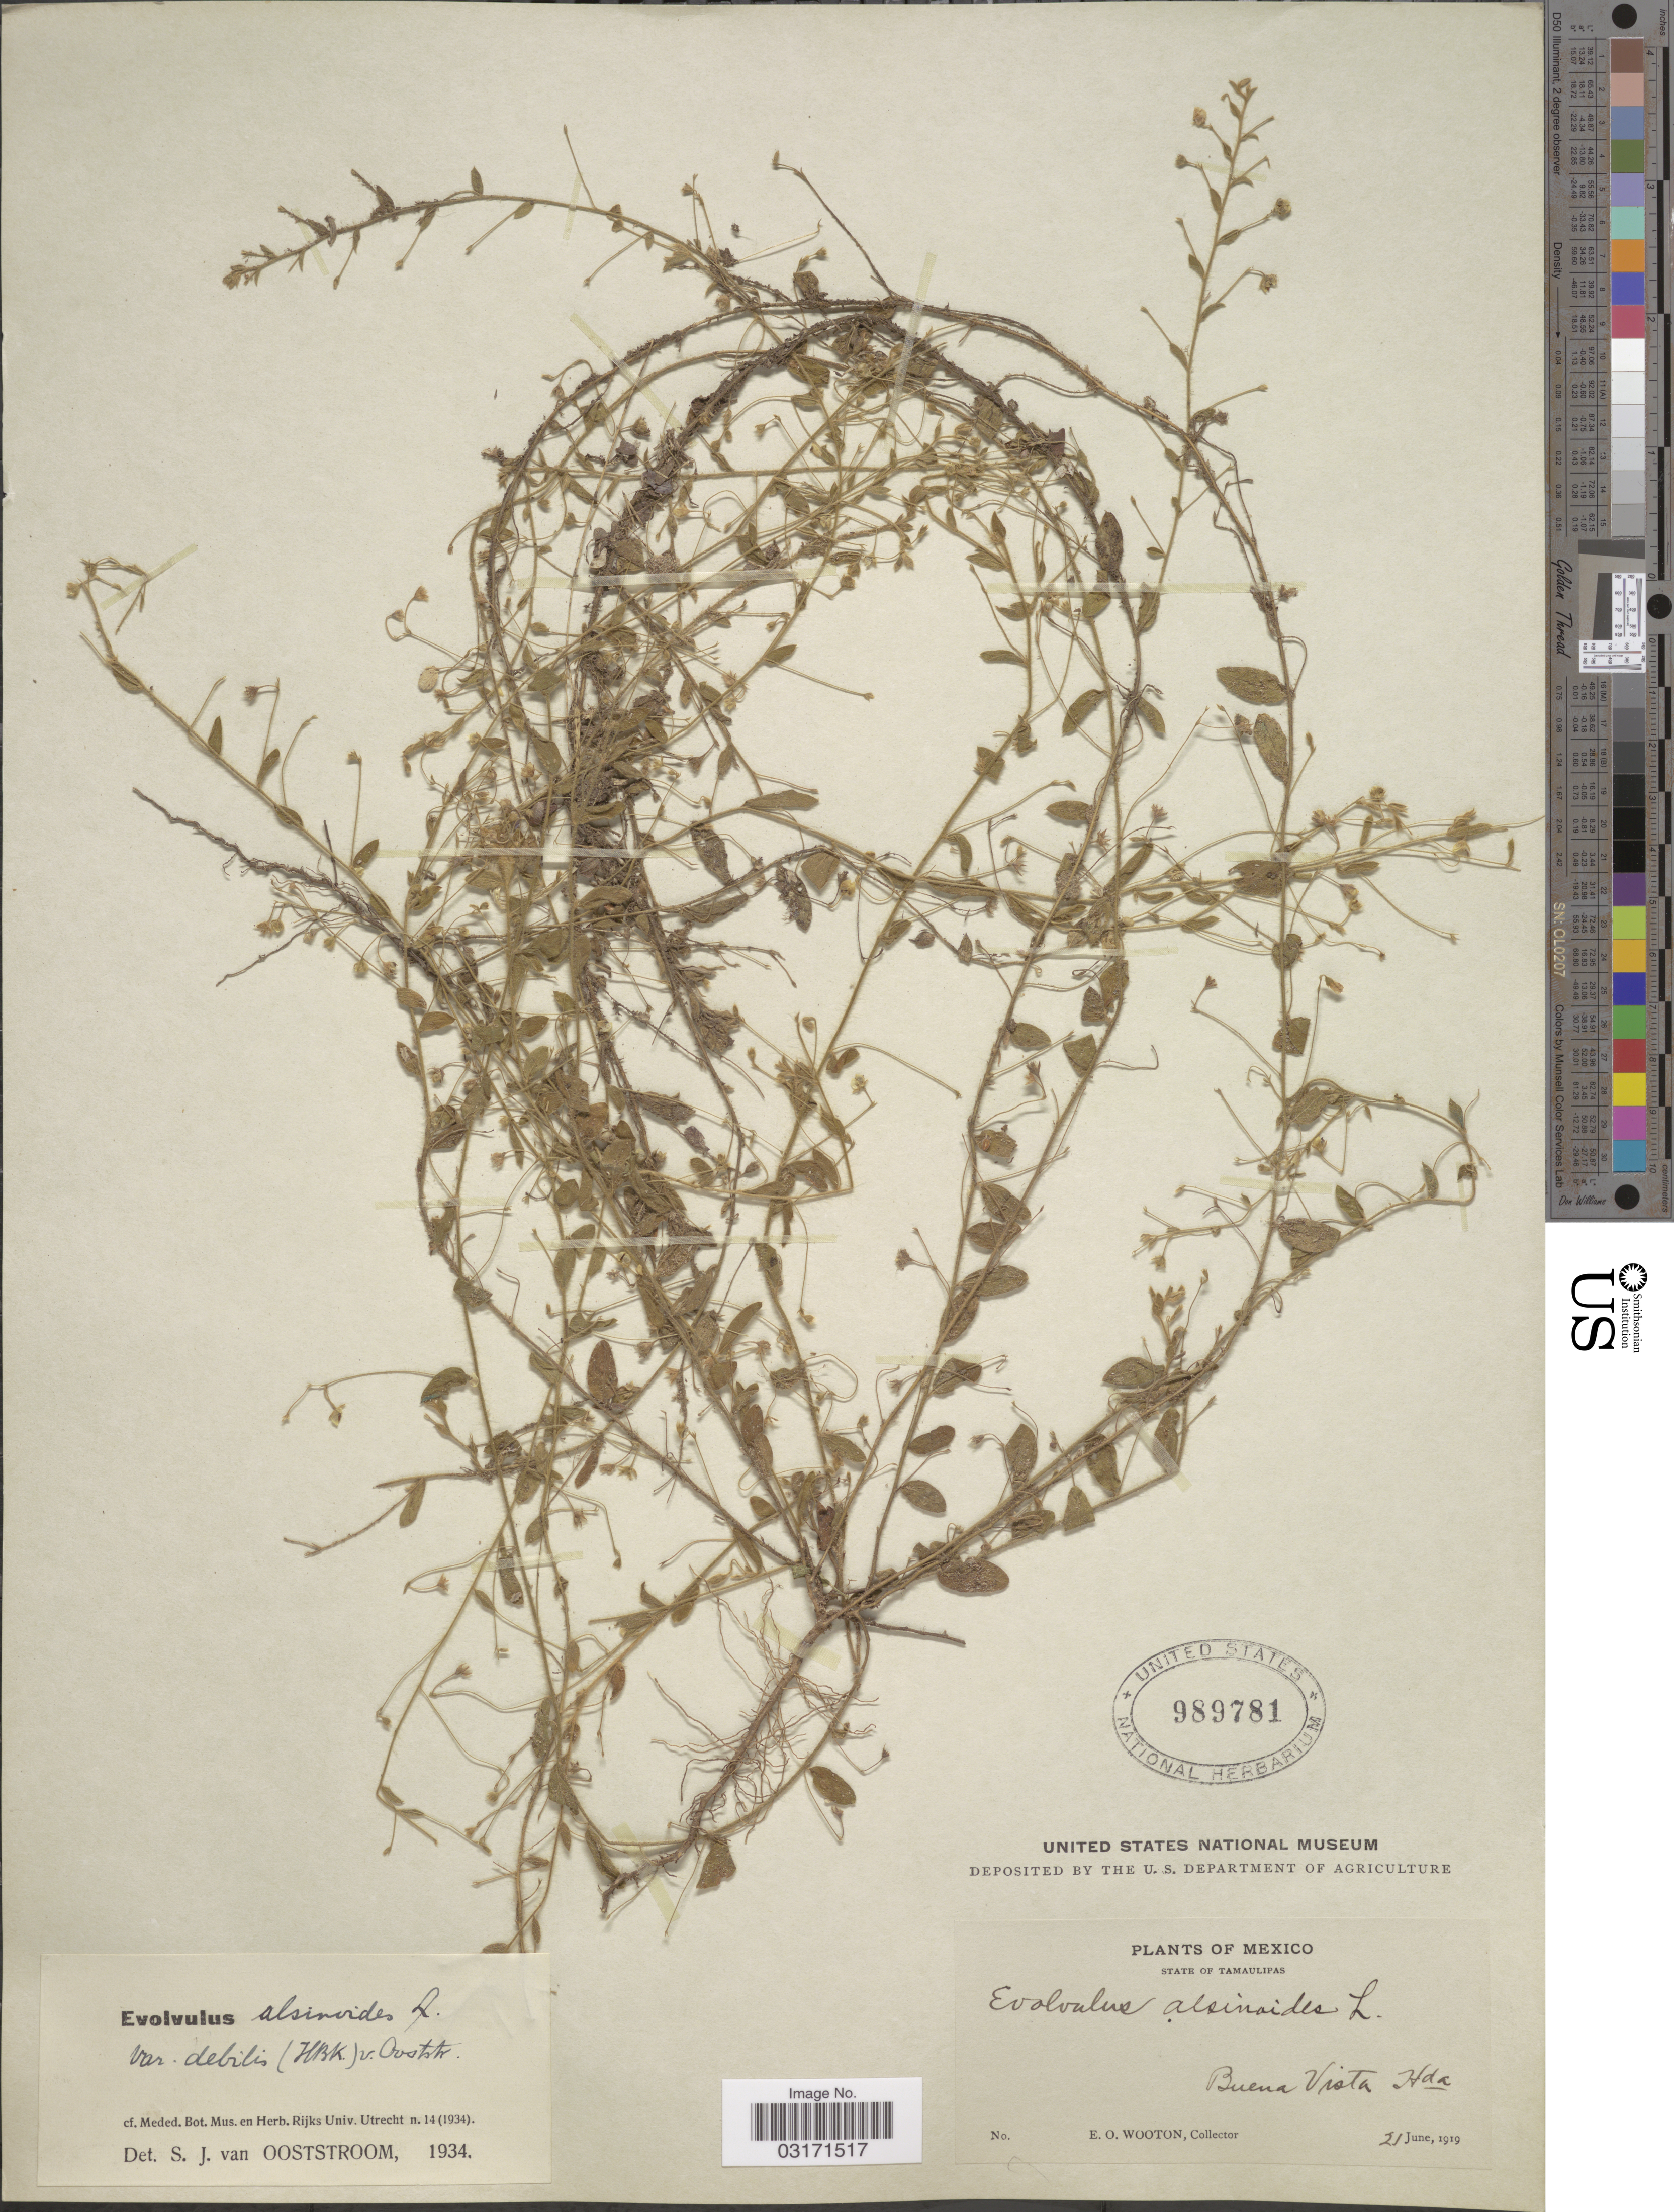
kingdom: Plantae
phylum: Tracheophyta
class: Magnoliopsida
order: Solanales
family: Convolvulaceae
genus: Evolvulus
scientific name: Evolvulus alsinoides var. debilis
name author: (Kunth) Ooststr.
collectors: E. O. Wooton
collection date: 1919-06-21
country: Mexico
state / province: Tamaulipas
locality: State of Tamaulipas, Buena Vista Hda.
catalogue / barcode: US 989781